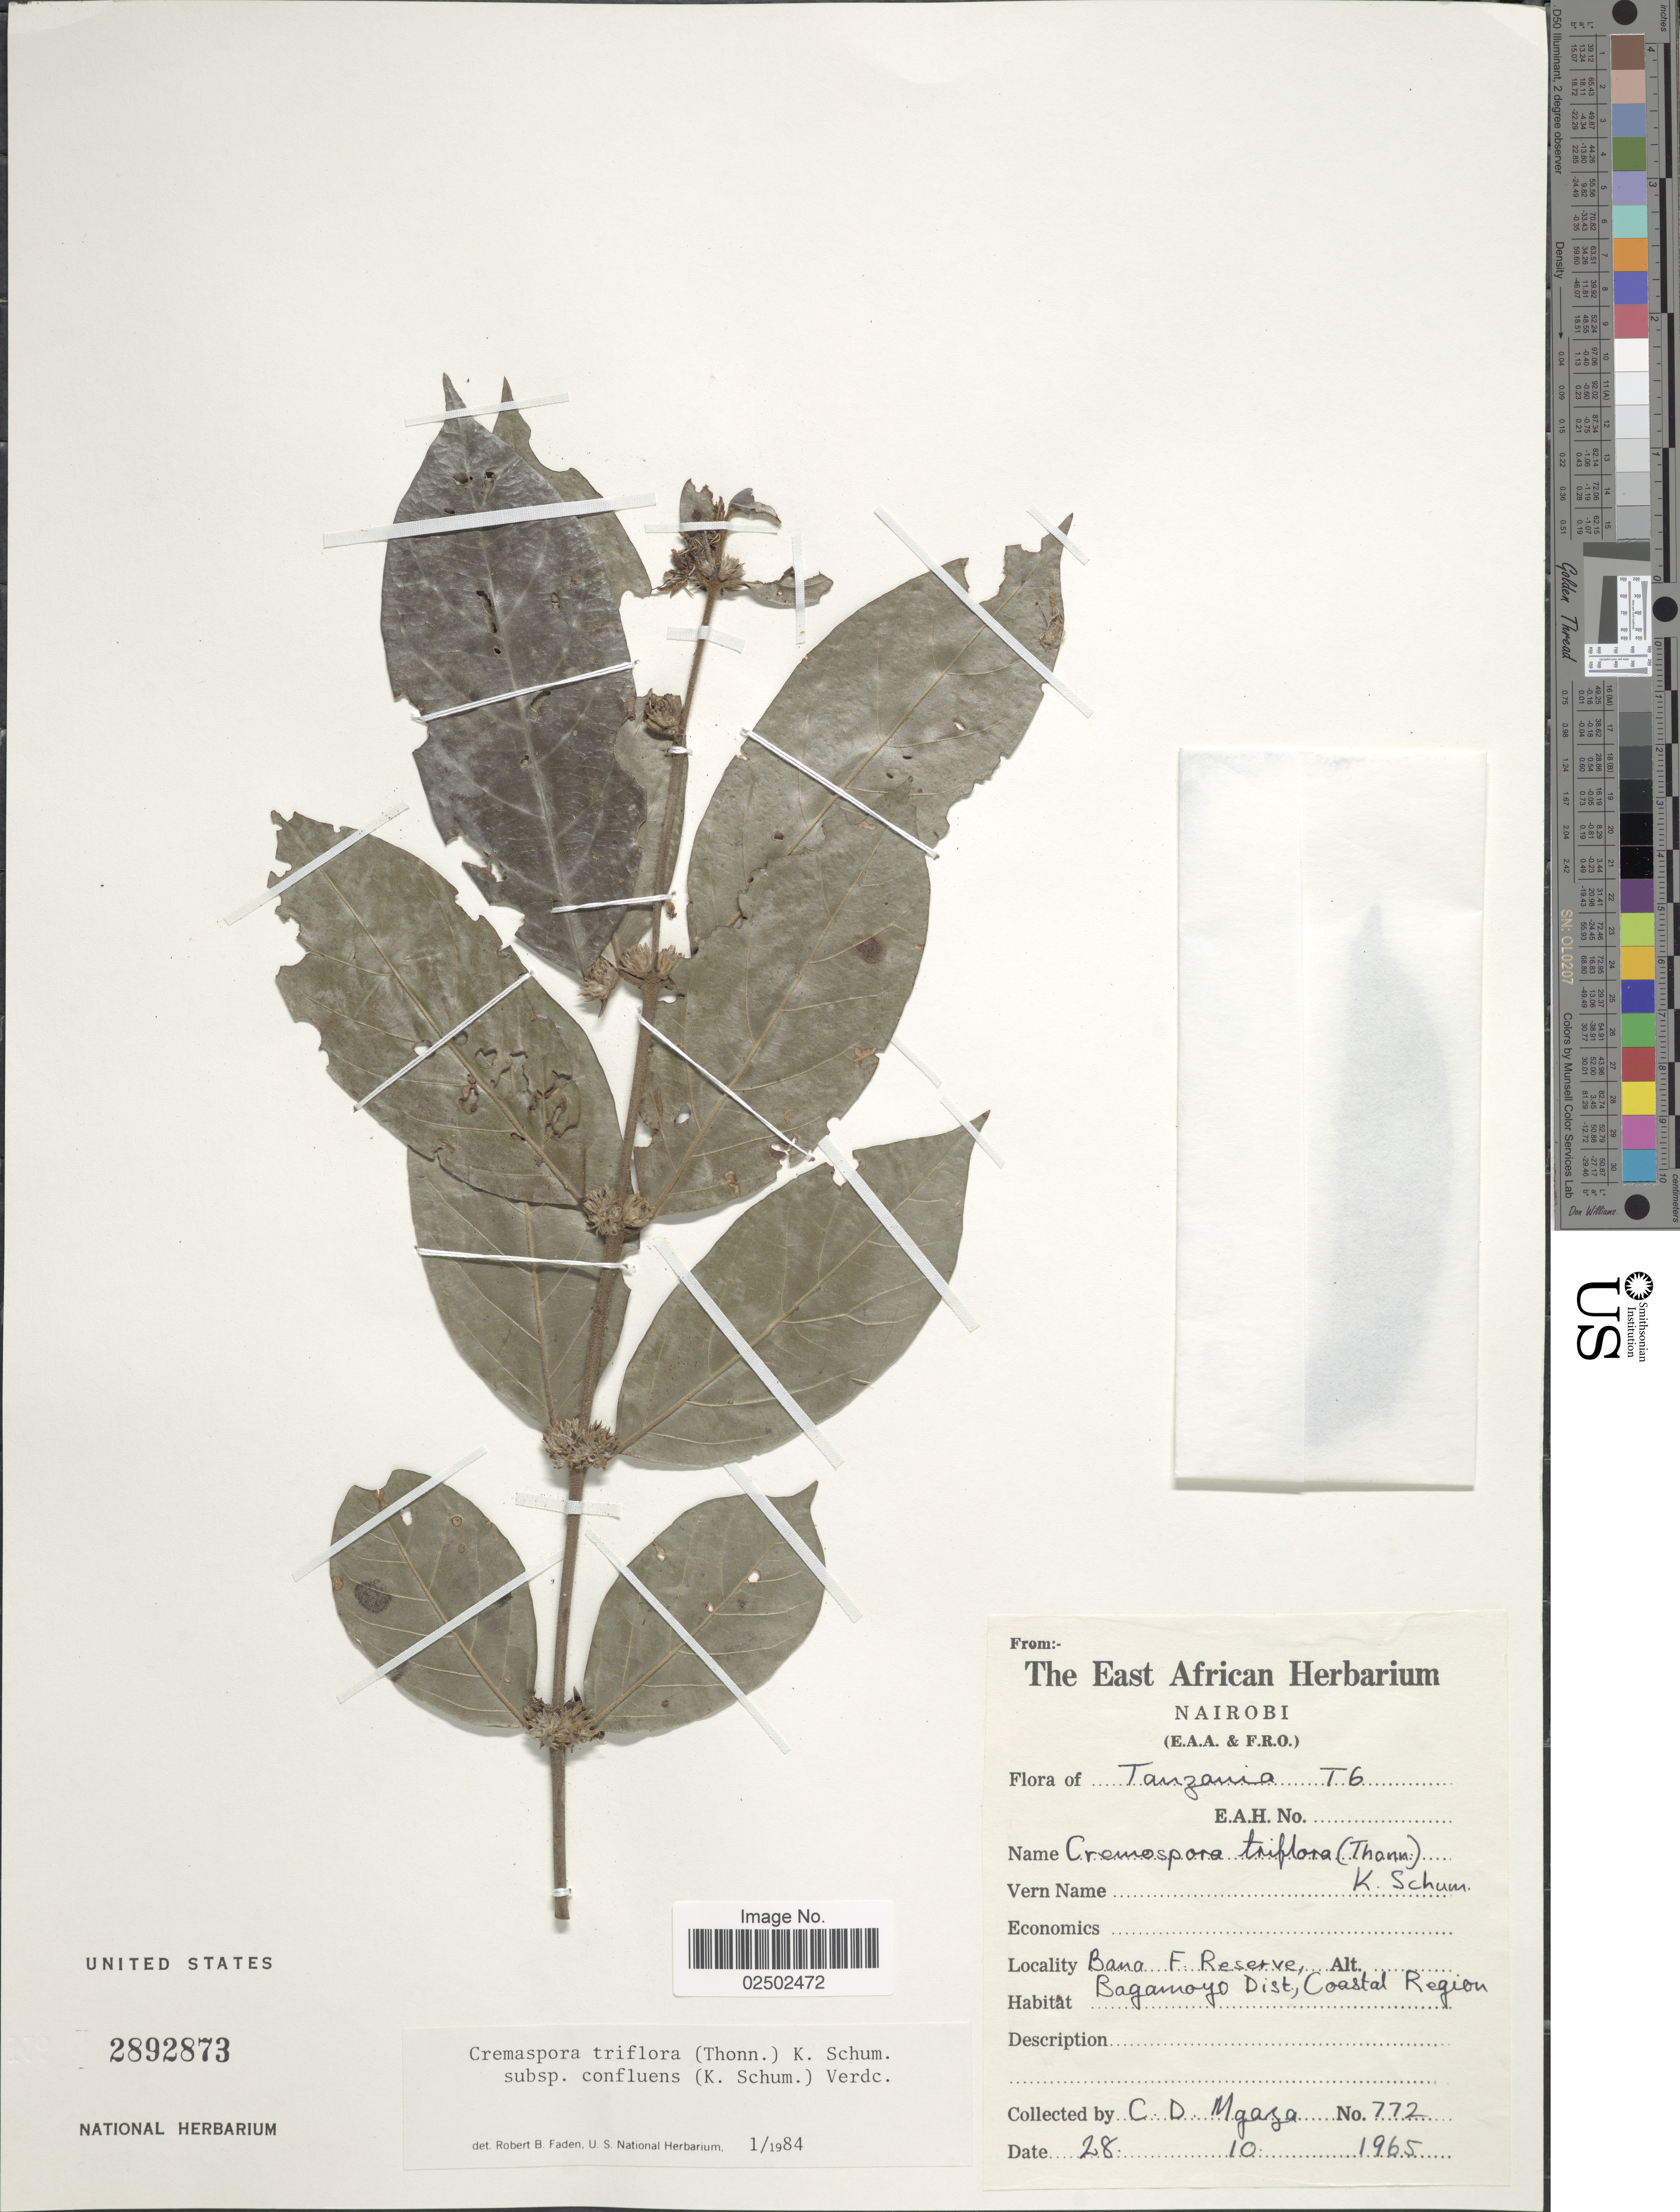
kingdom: Plantae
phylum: Tracheophyta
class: Magnoliopsida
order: Gentianales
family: Rubiaceae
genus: Cremaspora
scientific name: Cremaspora triflora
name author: K. Schum.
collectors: C. Mgaza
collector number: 772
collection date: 1965-10-28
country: Tanzania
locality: T6, Bana F. Reserve Bagamoyo Dist., Coastal Region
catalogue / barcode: US 2892873